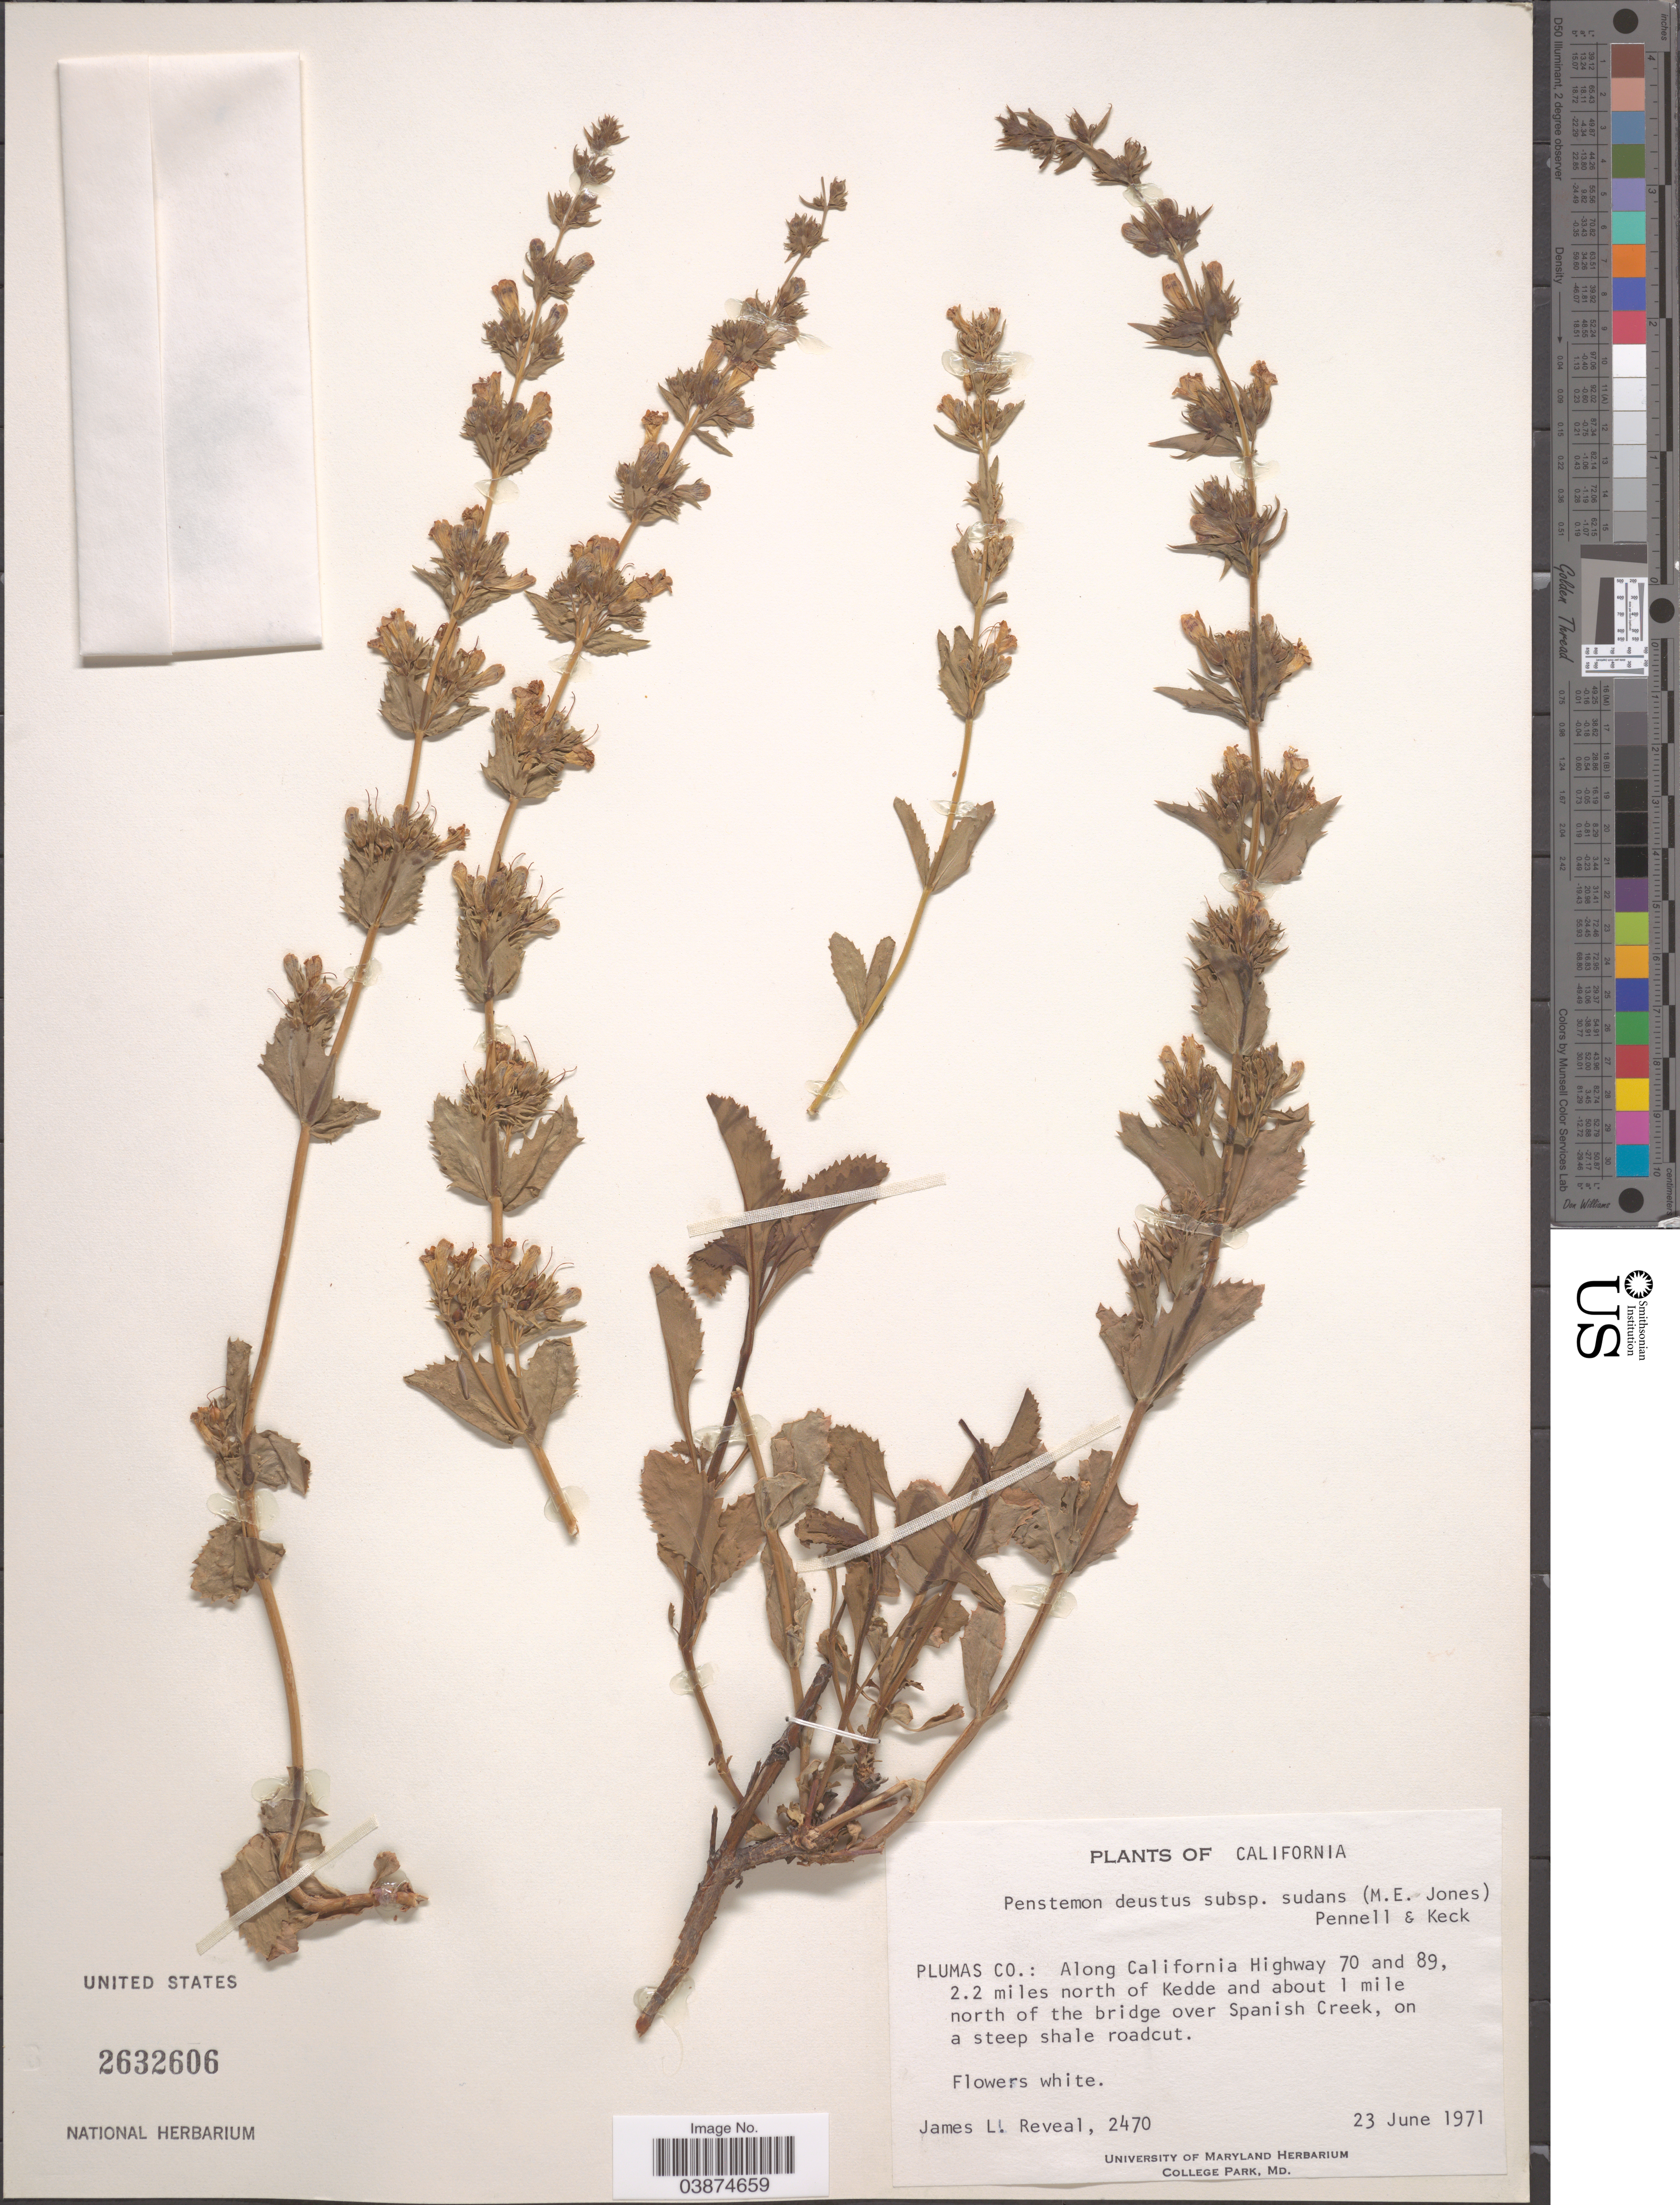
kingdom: Plantae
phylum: Tracheophyta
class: Magnoliopsida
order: Lamiales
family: Plantaginaceae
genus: Penstemon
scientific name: Penstemon deustus var. pedicellatus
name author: M.E. Jones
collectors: J. L. Reveal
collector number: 2470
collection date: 1971-06-23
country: United States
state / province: California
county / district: Plumas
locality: Plumas Co.: Along California Highway 70 and 89, 2.2 miles north of Kedde and about 1 mile north of the bridge over Spanish Creek, on a steep shale roadcut.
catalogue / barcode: US 2632606